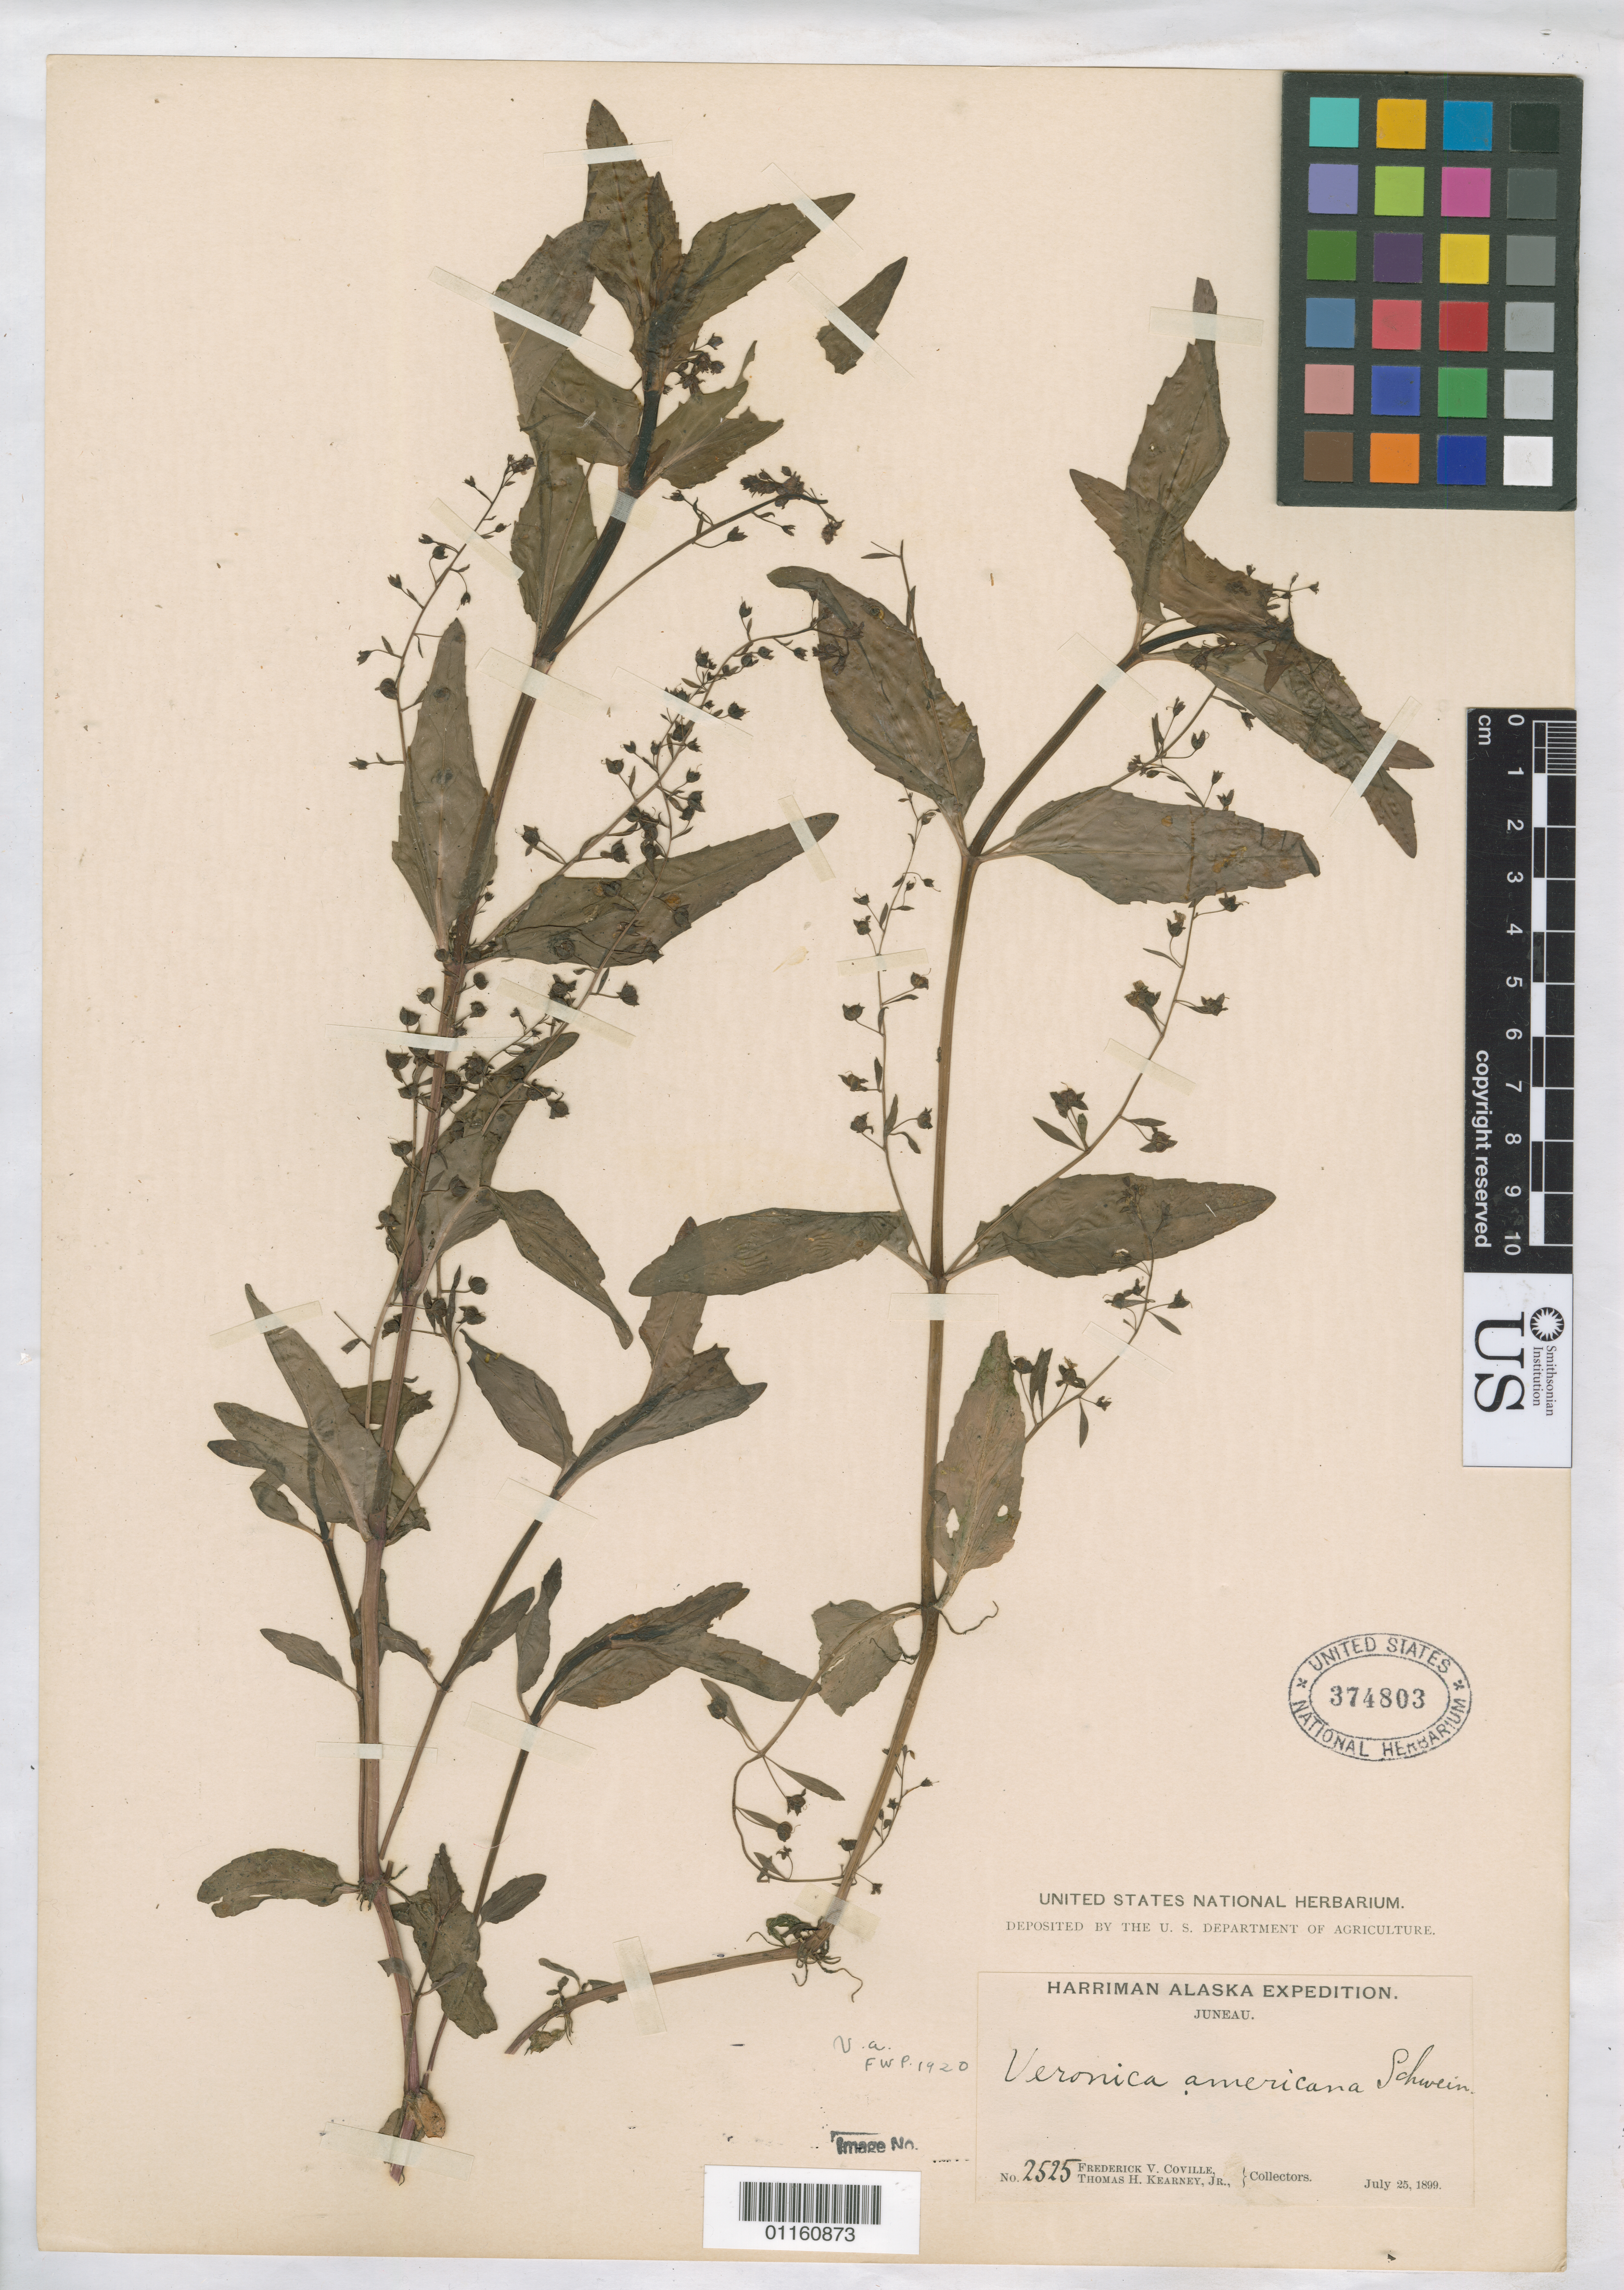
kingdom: Plantae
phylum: Tracheophyta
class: Magnoliopsida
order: Lamiales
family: Plantaginaceae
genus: Veronica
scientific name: Veronica americana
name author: Schwein. ex Benth.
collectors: F. V. Coville & T. H. Kearney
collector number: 2525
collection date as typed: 25 Jul 1899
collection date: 1899-07-25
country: United States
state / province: Alaska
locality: Juneau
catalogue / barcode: US 374803